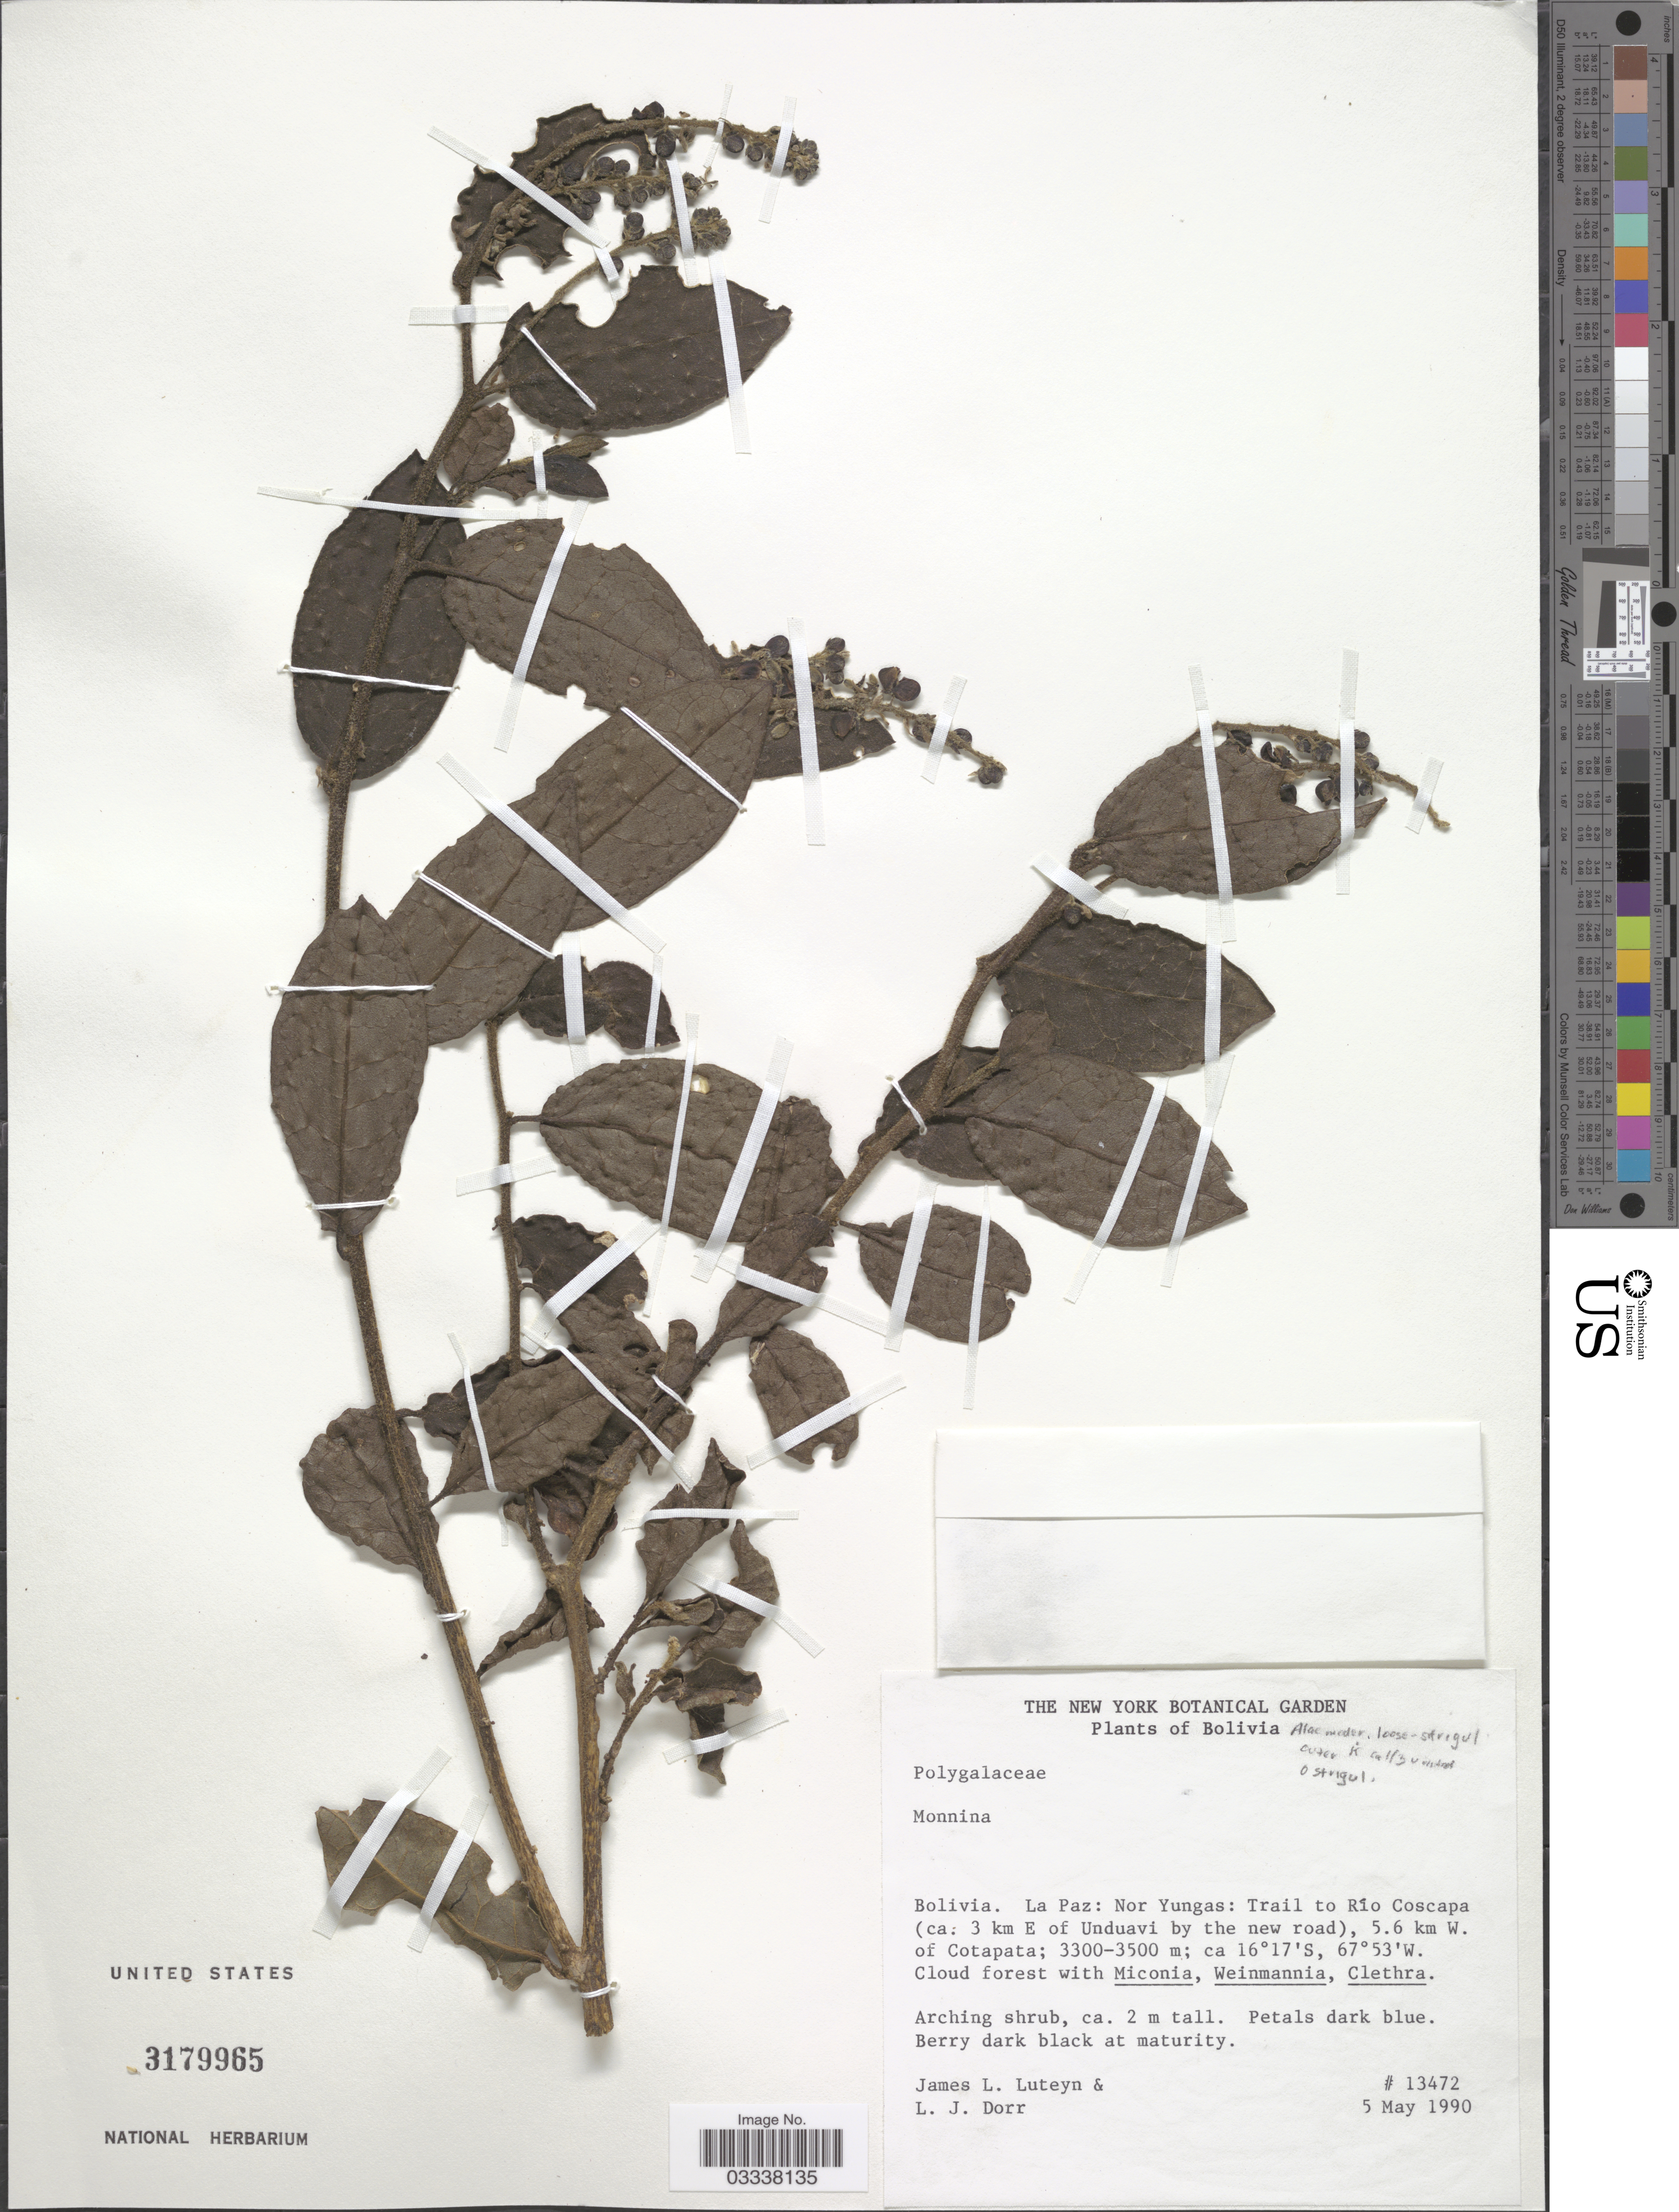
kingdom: Plantae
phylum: Tracheophyta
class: Magnoliopsida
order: Fabales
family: Polygalaceae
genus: Monnina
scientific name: Monnina sp.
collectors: J. Luteyn & L. J. Dorr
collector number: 13472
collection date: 1990-05-05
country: Bolivia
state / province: La Paz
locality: Nor Yungas: Trail to Río Coscapa (ca. 3 km E of Unduavi by the new road), 5.6 km W. of Cotapata.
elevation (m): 3300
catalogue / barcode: US 3179965